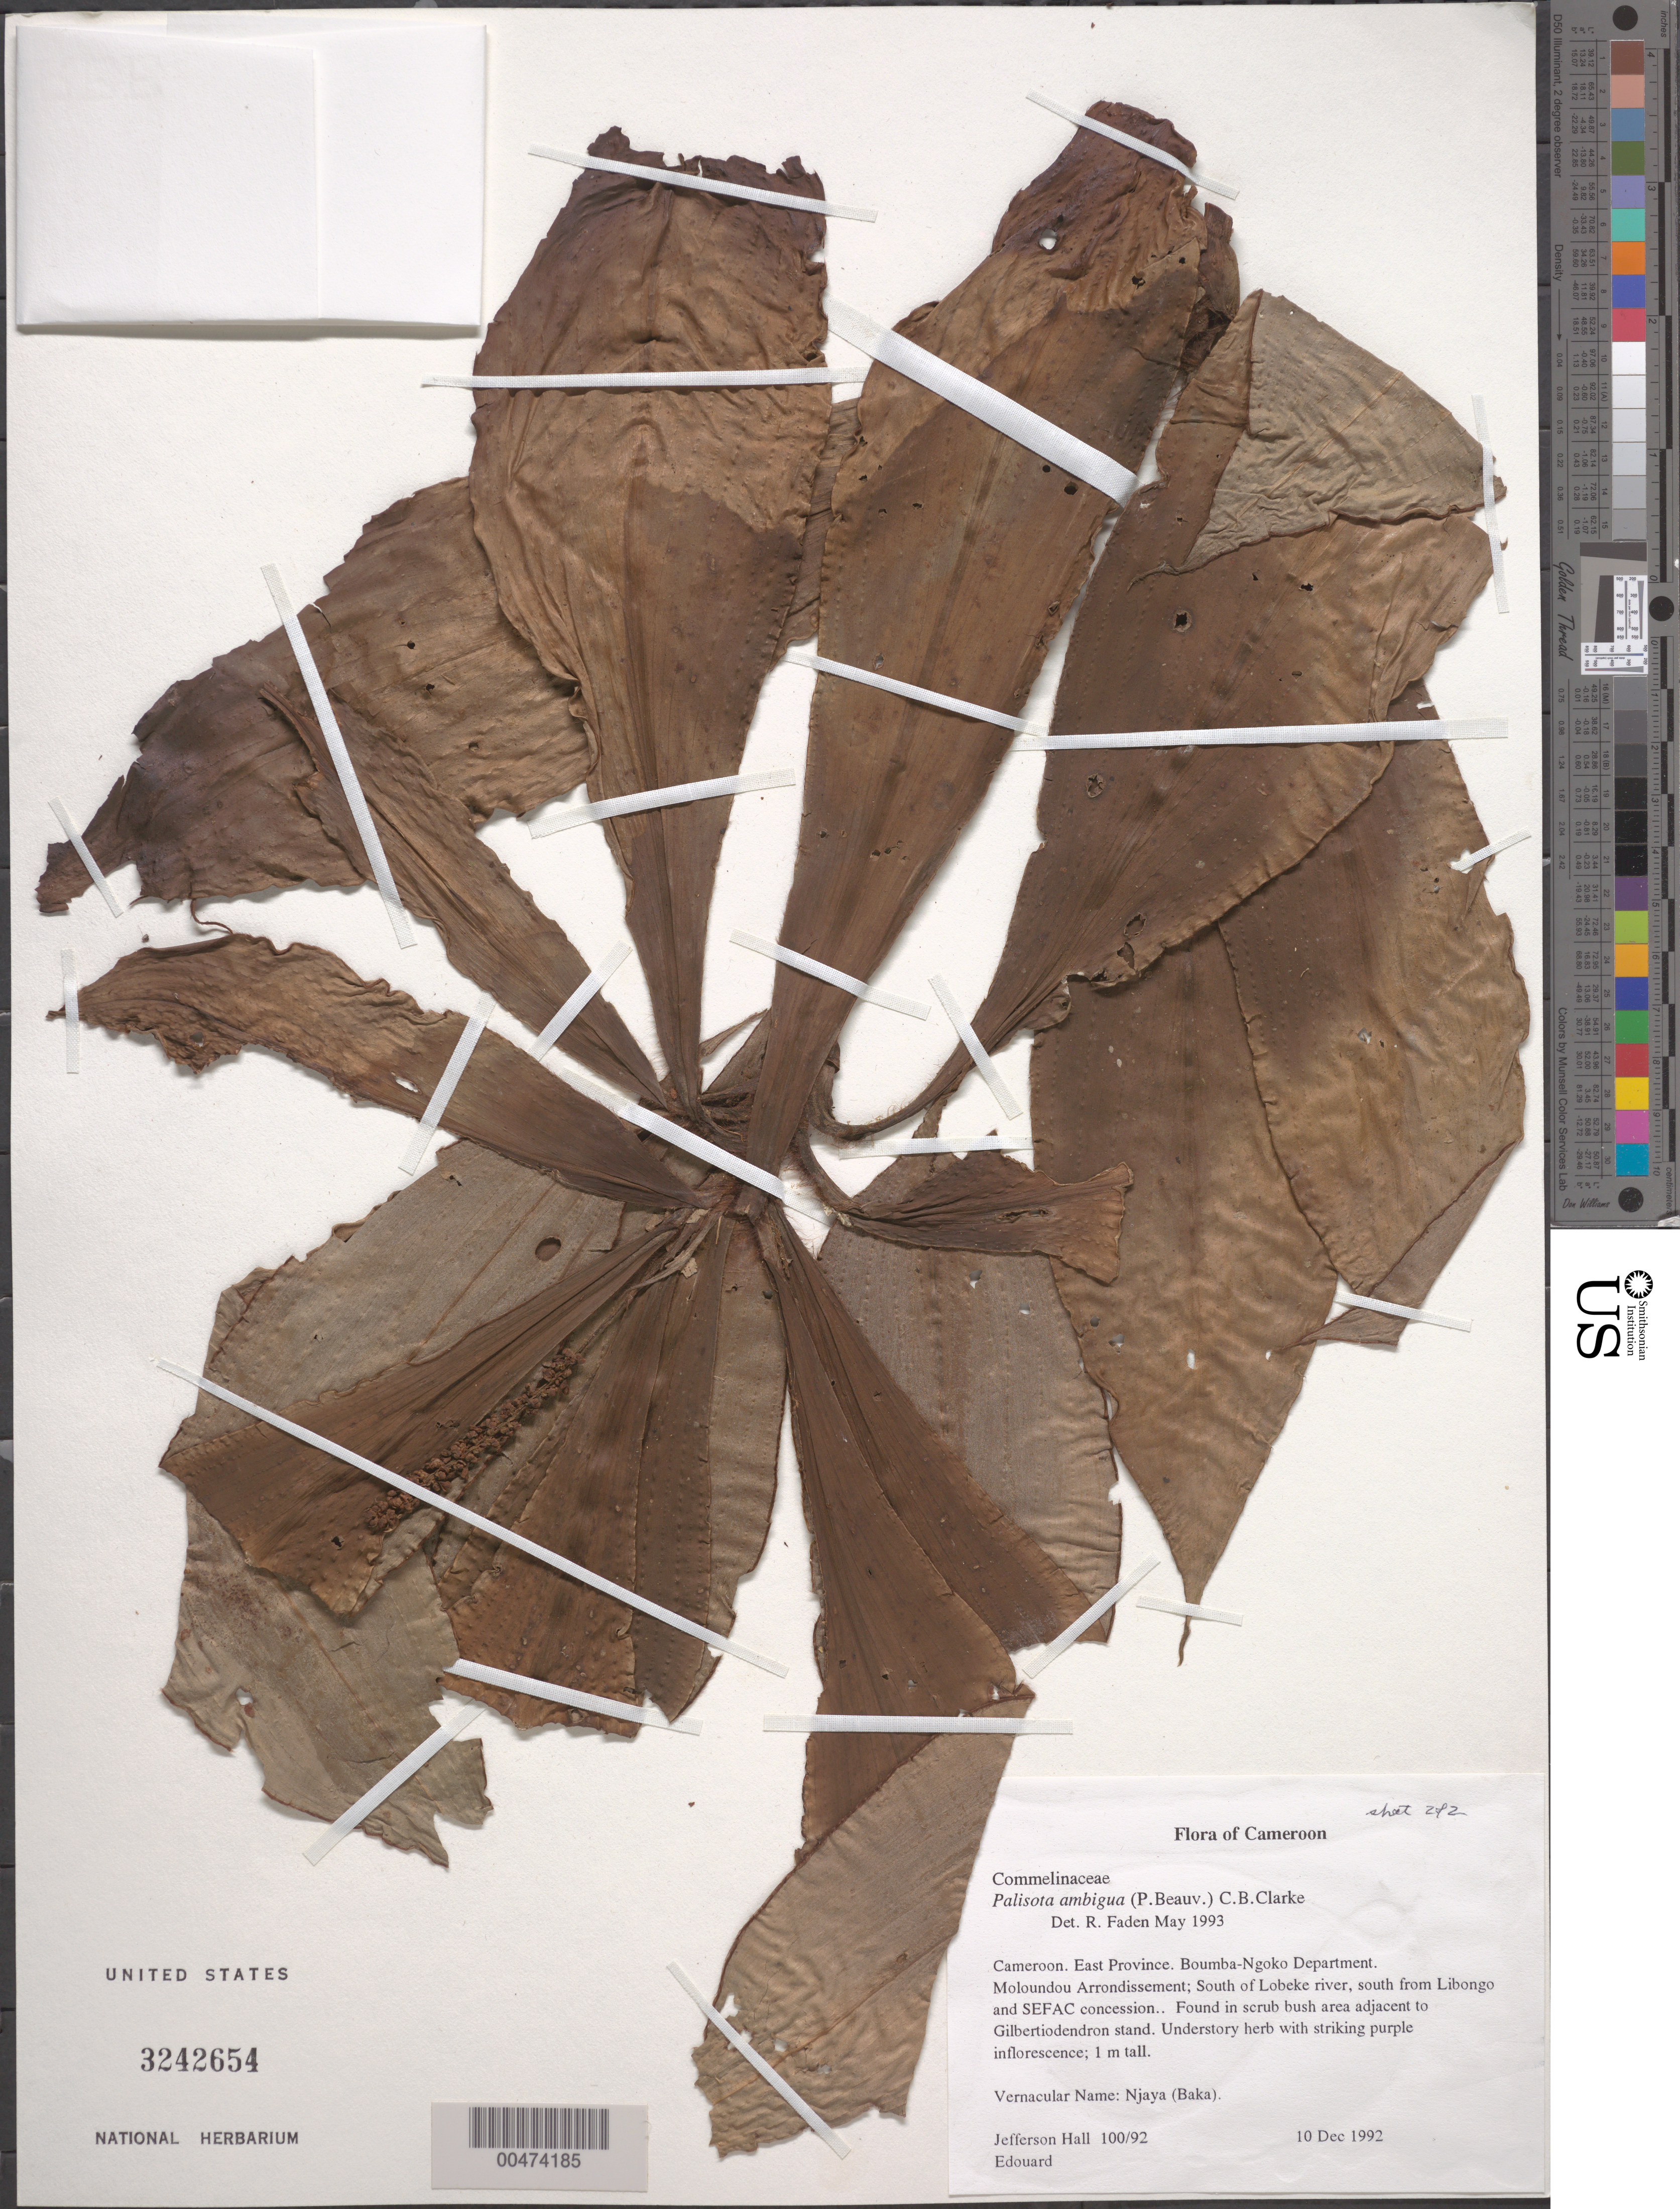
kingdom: Plantae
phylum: Tracheophyta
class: Liliopsida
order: Commelinales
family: Commelinaceae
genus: Palisota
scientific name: Palisota ambigua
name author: (P. Beauv.) C.B. Clarke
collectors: J. Hall & -. Edouard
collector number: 100/92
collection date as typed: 10 Dec 1992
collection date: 1992-12-10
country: Cameroon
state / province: Est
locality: Boumba-ngoko, moloundou arrondissement, s of lobeke river, s of libongo and sefac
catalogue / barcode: US 3242654